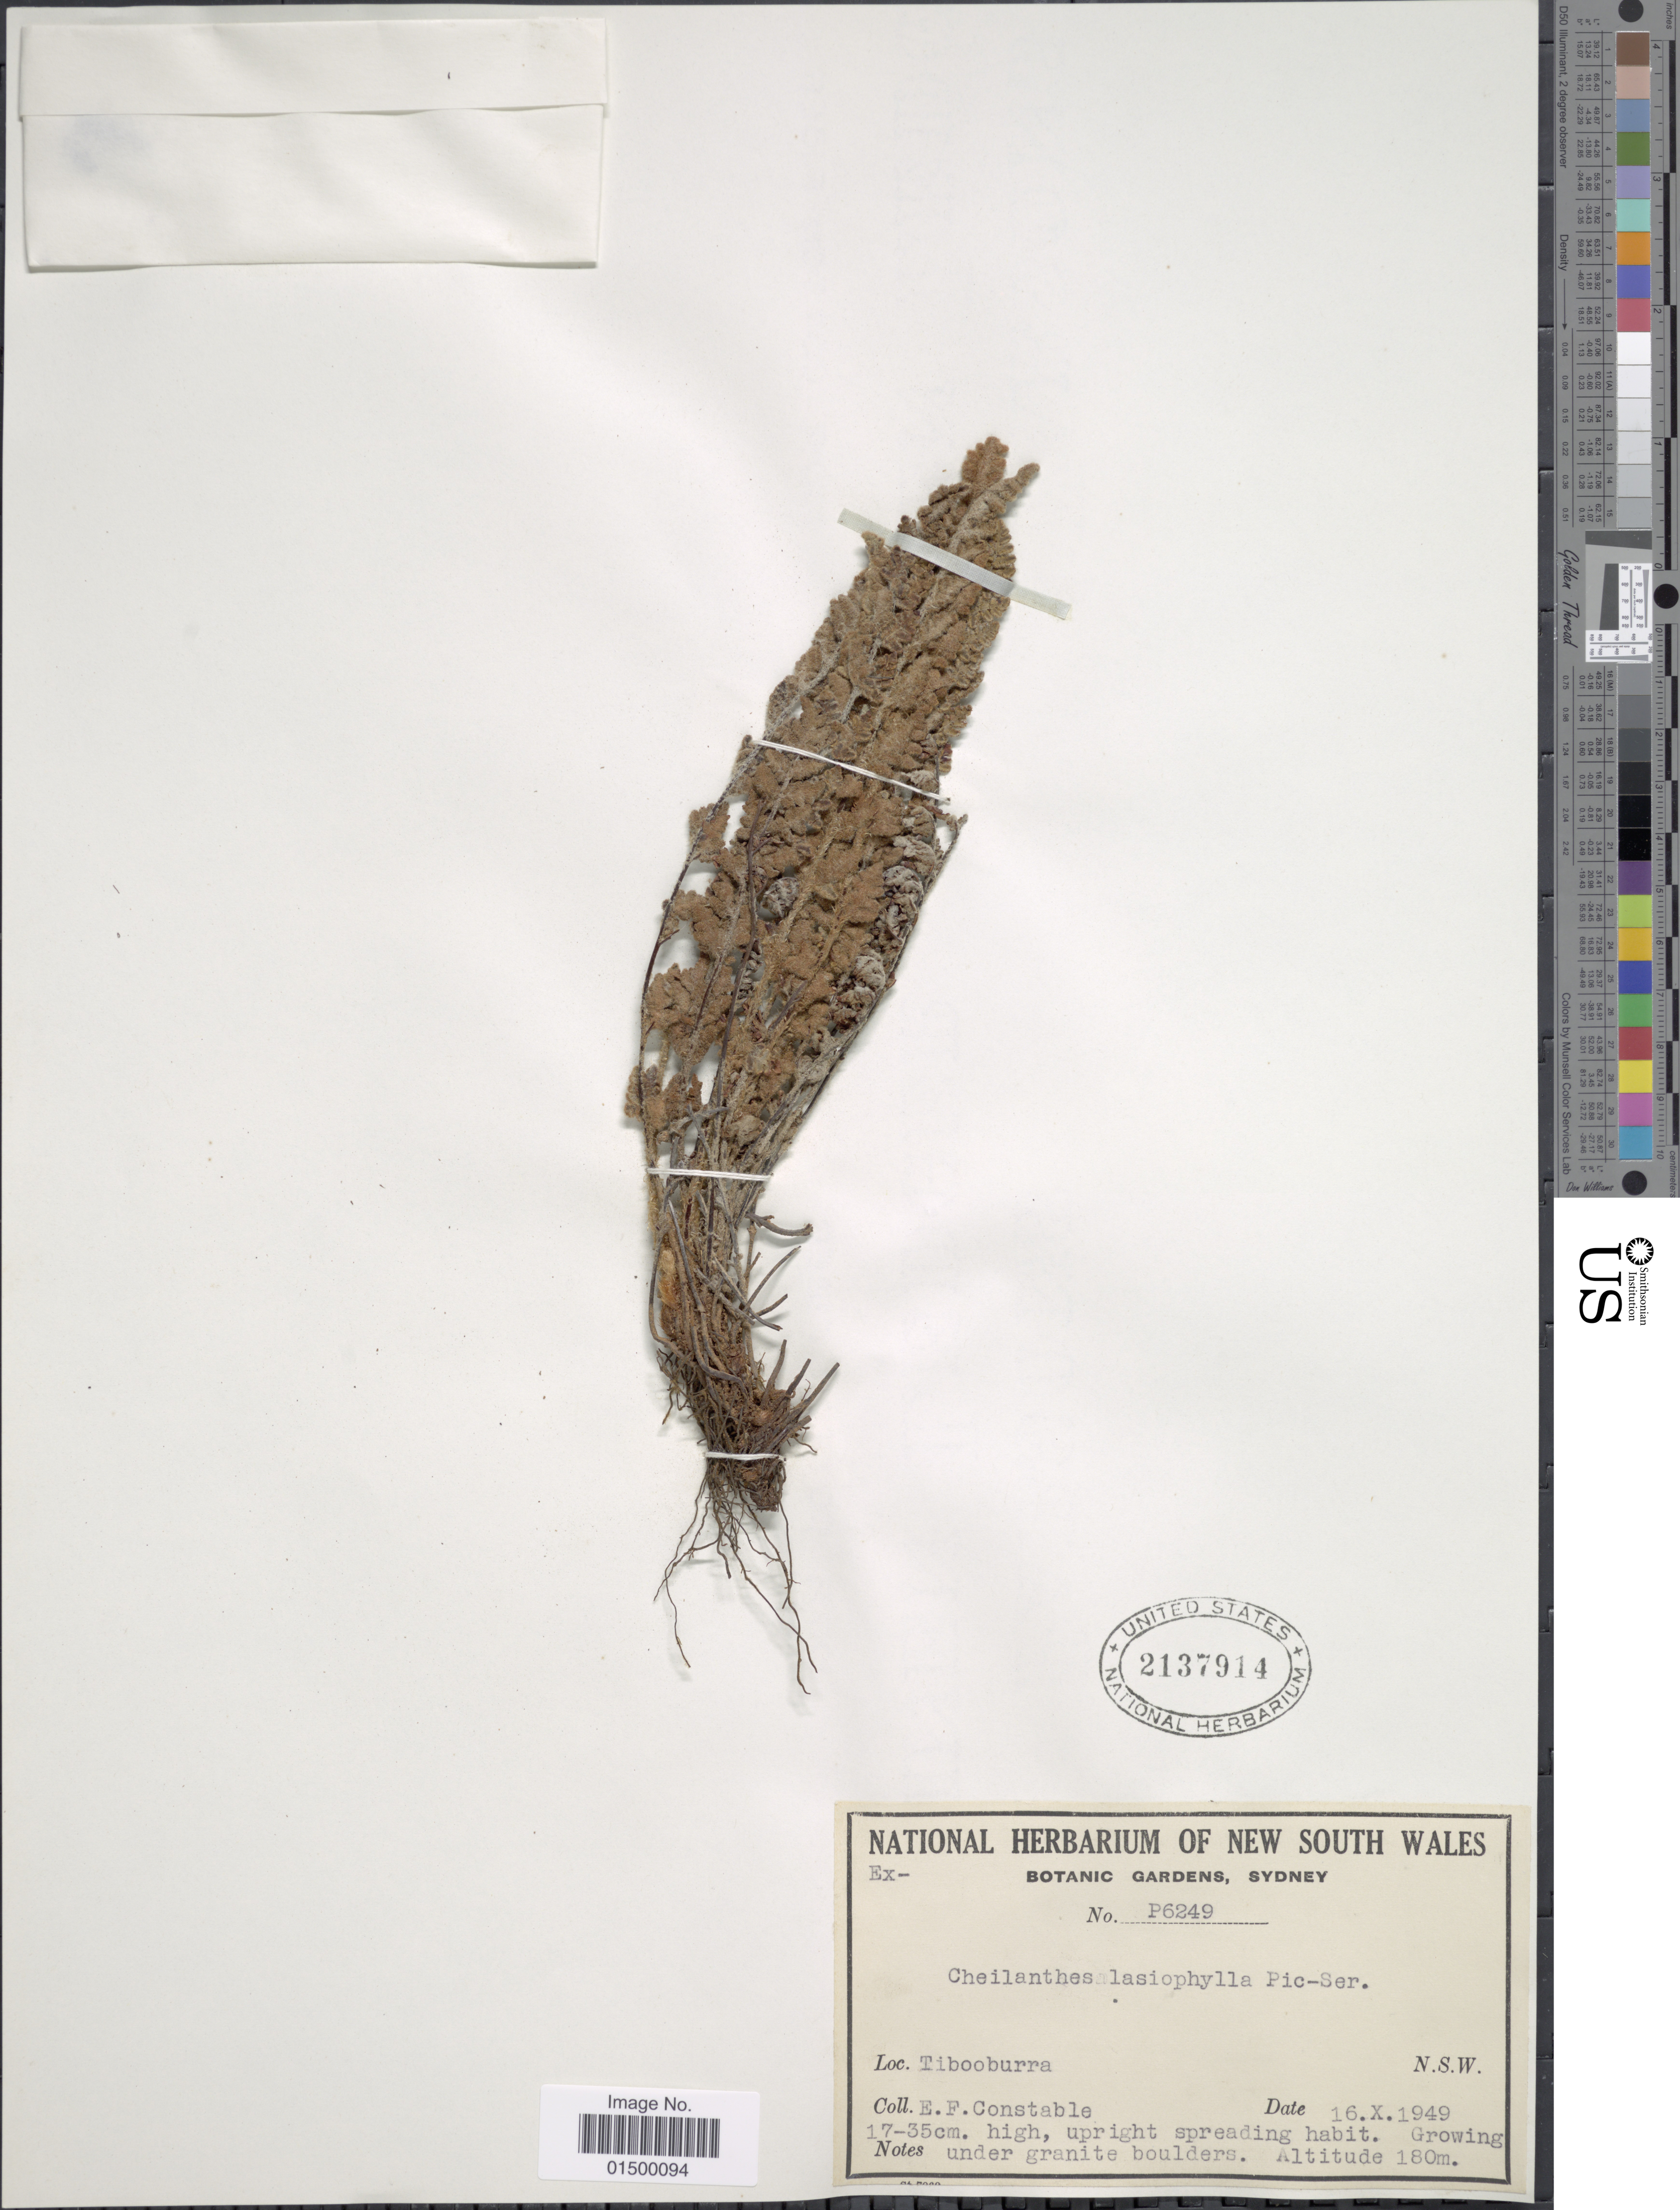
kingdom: Plantae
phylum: Tracheophyta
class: Polypodiopsida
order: Polypodiales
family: Pteridaceae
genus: Cheilanthes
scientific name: Cheilanthes lasiophylla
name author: Pic. Serm.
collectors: E. F. Constable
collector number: P6249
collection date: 1949-10-16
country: Australia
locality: Tibooburra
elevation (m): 180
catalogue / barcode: US 2137914